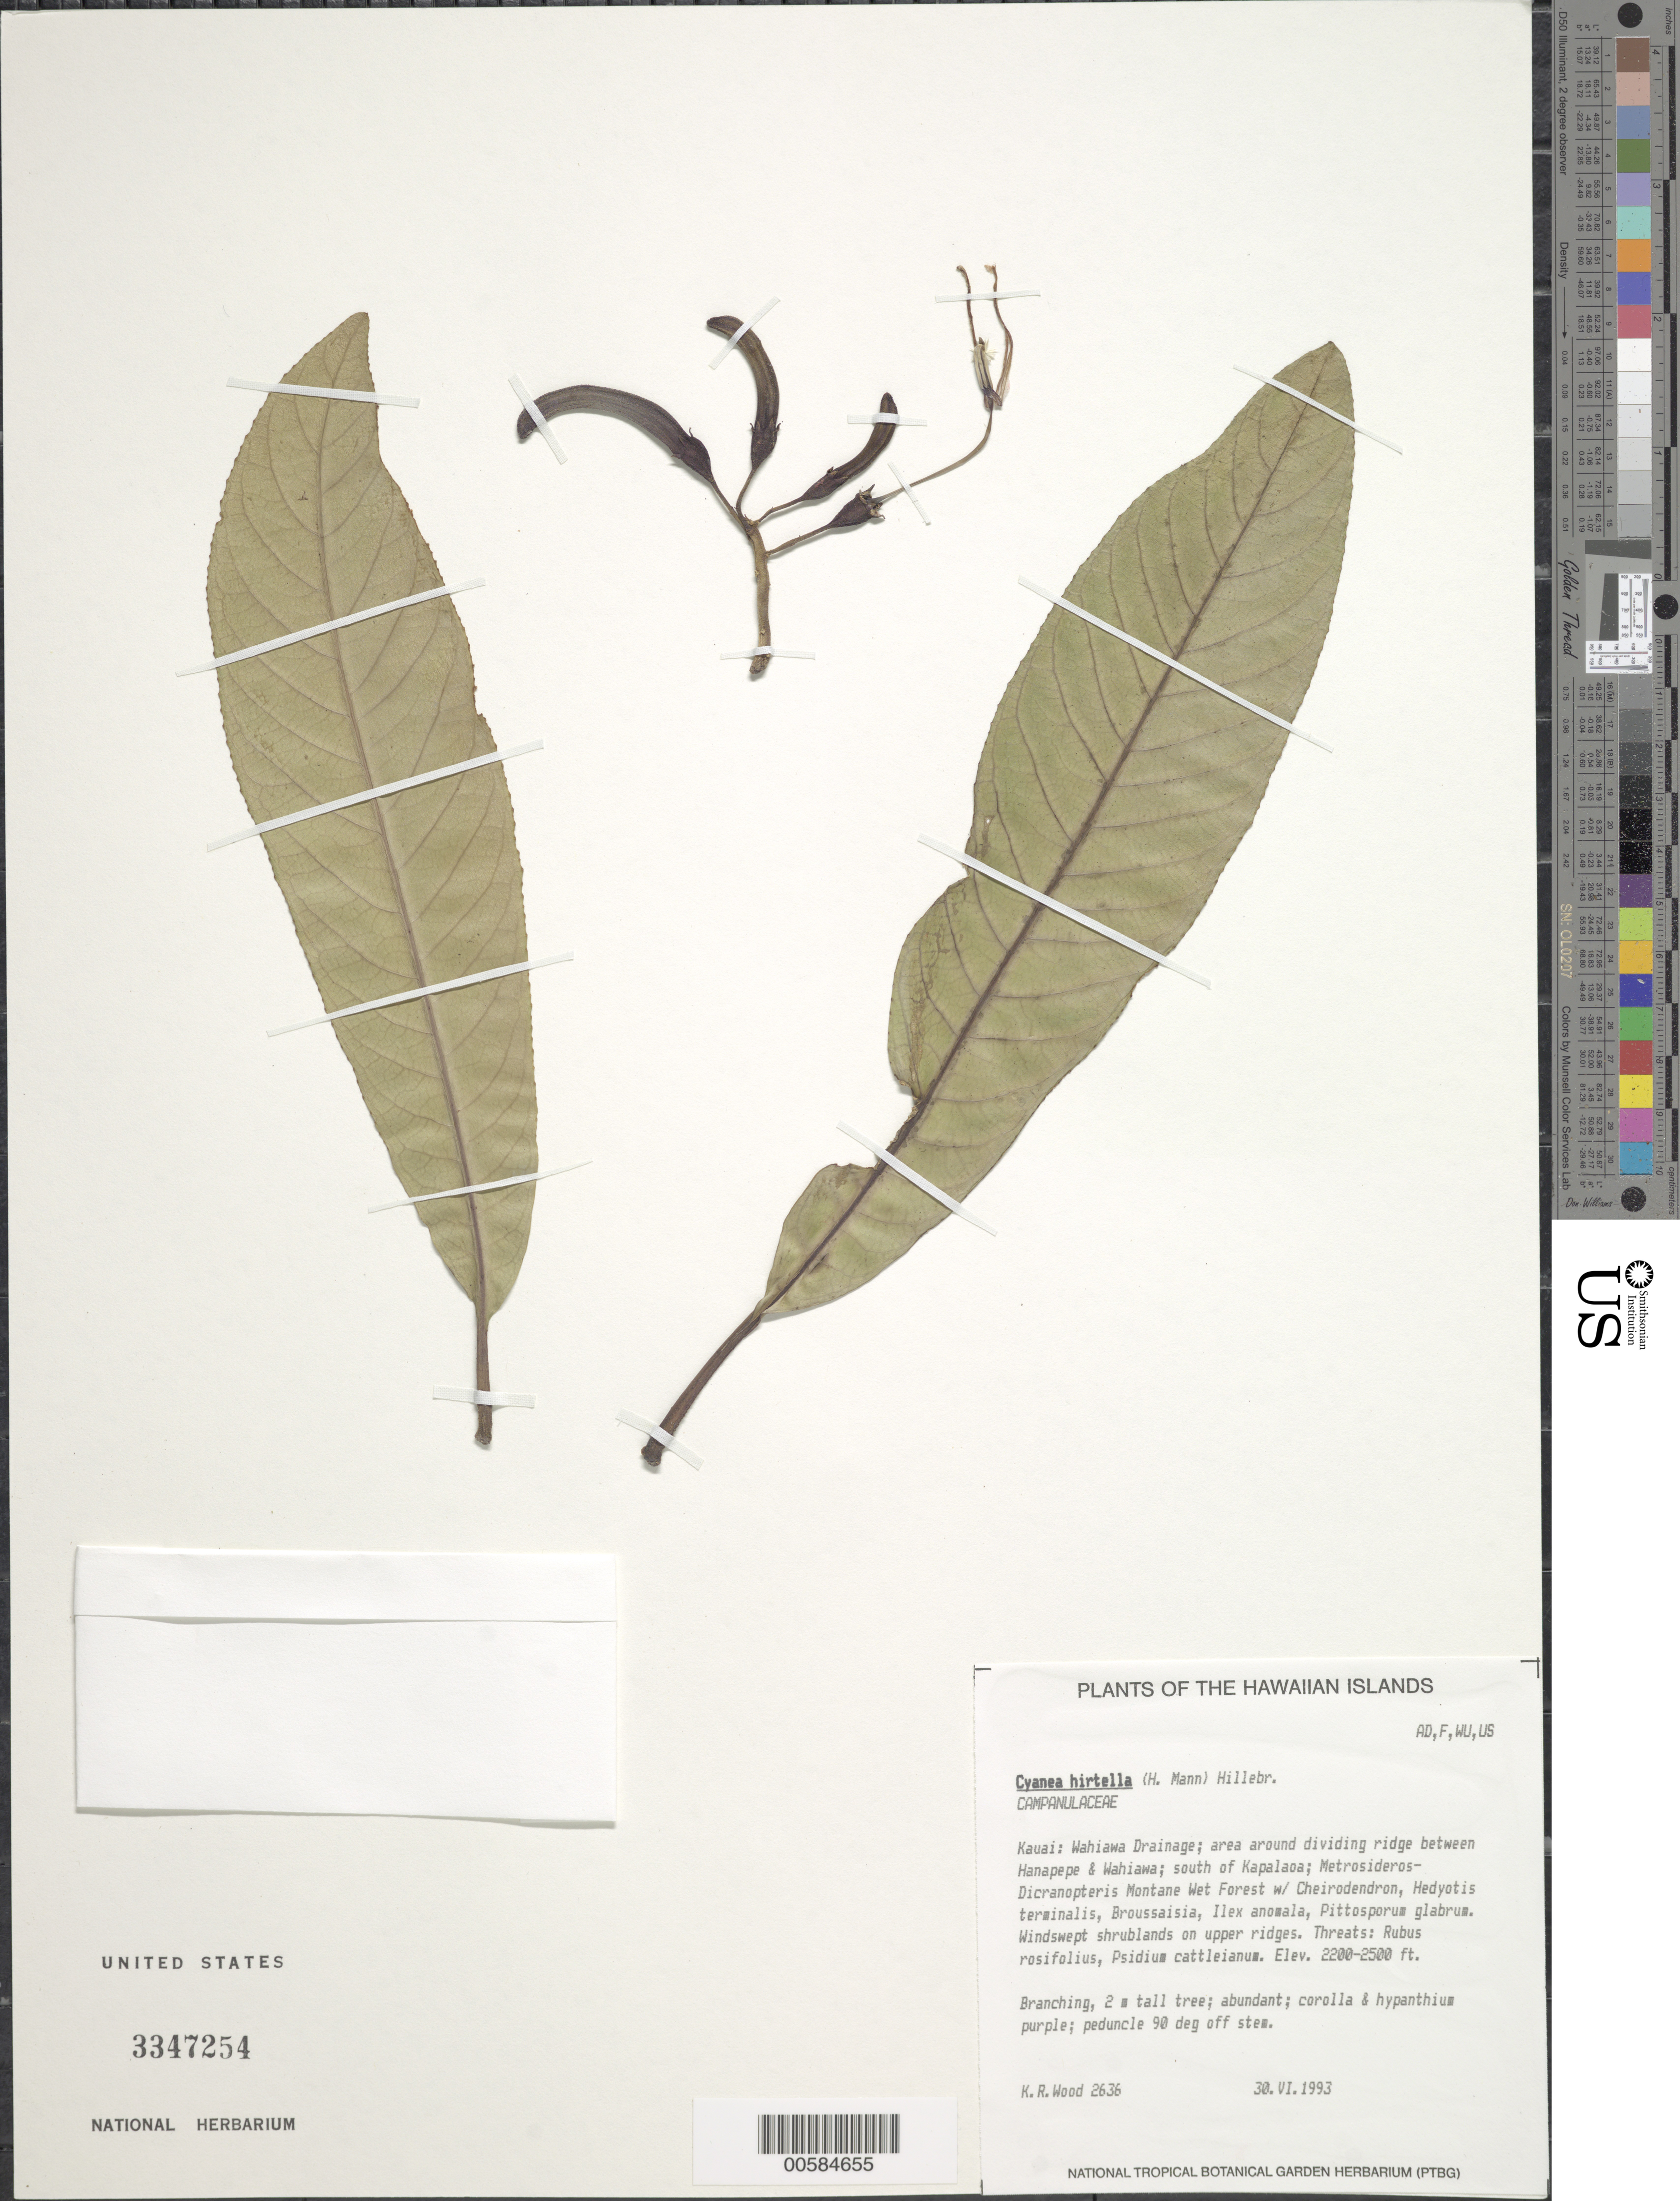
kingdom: Plantae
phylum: Tracheophyta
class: Magnoliopsida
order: Asterales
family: Campanulaceae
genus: Cyanea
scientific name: Cyanea hirtella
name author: (H. Mann) Hillebr.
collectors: K. R. Wood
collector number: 2636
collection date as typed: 30 Jun 1993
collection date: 1993-06-30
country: United States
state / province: Hawaii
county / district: Kauai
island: Kaua'i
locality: Wahiawa Drainage; area around dividing ridge between Hanapepe & Wahiawa; S of Kapalaoa.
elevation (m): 671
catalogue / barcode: US 3347254